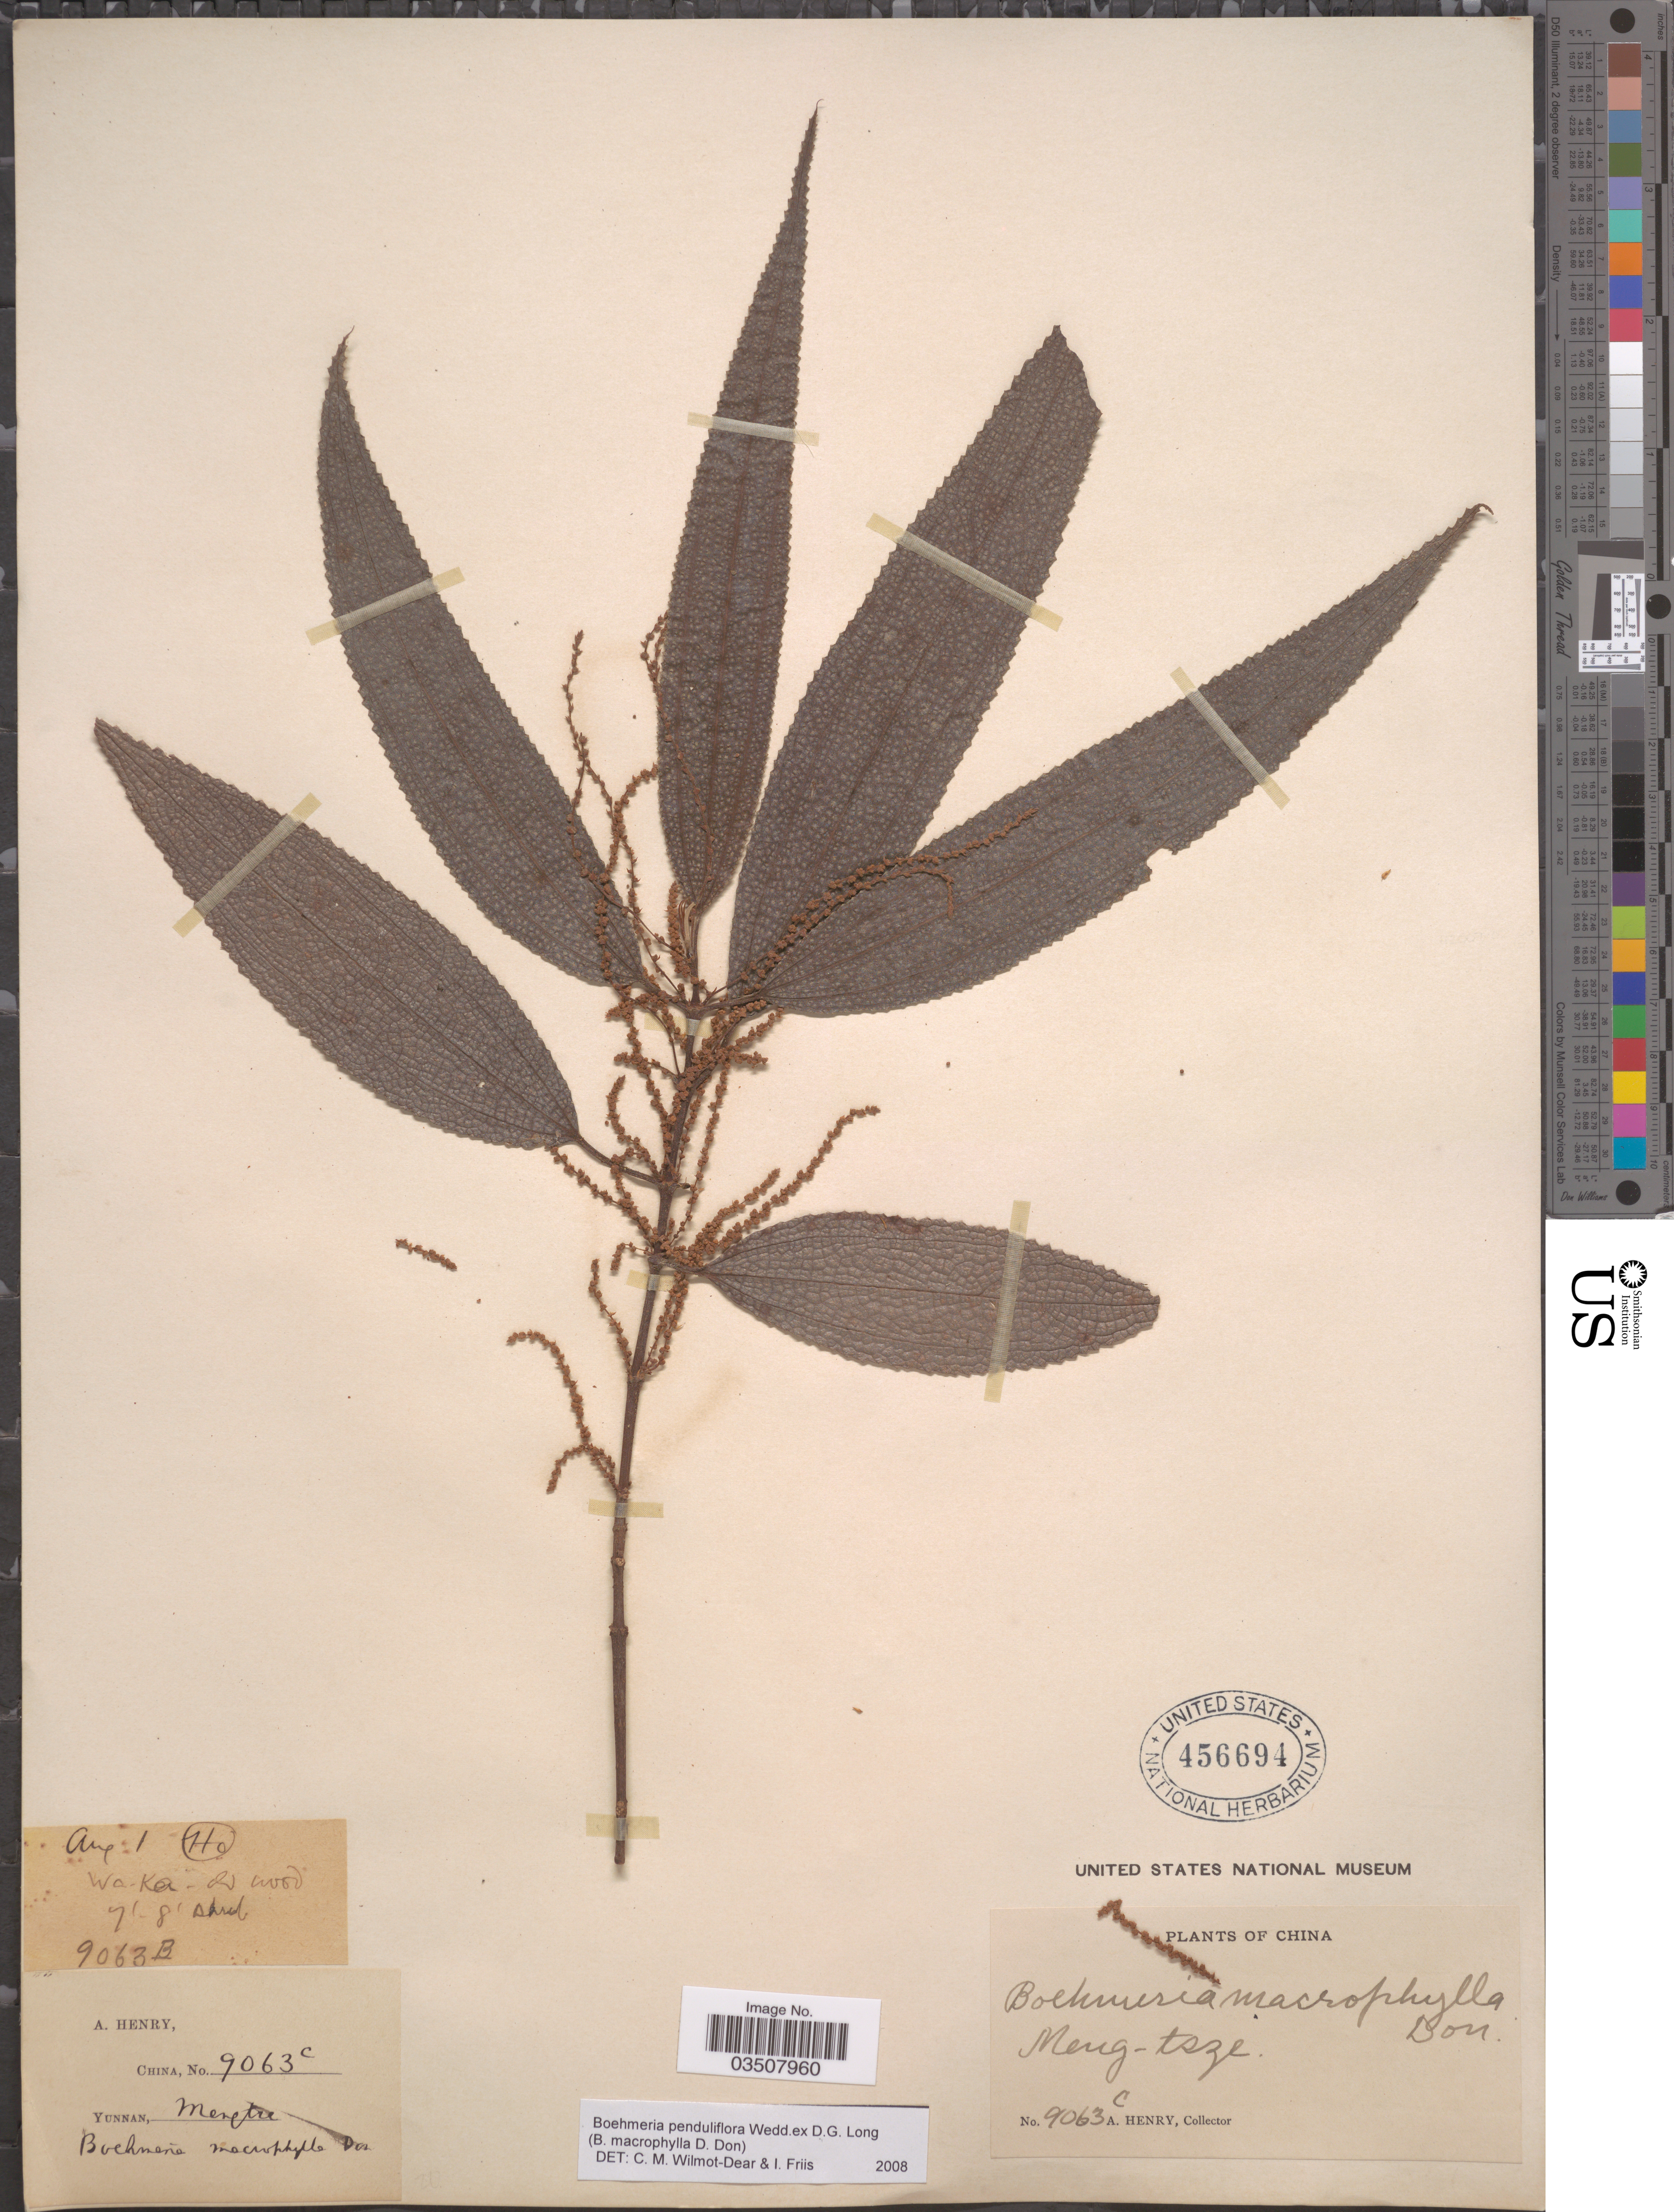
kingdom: Plantae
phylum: Tracheophyta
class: Magnoliopsida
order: Rosales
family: Urticaceae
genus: Boehmeria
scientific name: Boehmeria penduliflora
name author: Wedd. ex D.G. Long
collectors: A. Henry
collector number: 9063 C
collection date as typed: Transcribed d/m/y: /8/1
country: China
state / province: Yunnan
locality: Meng-tsze.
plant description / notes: Collection number: field label states "9063 B", herbarium labels state "9063 C".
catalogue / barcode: US 456694